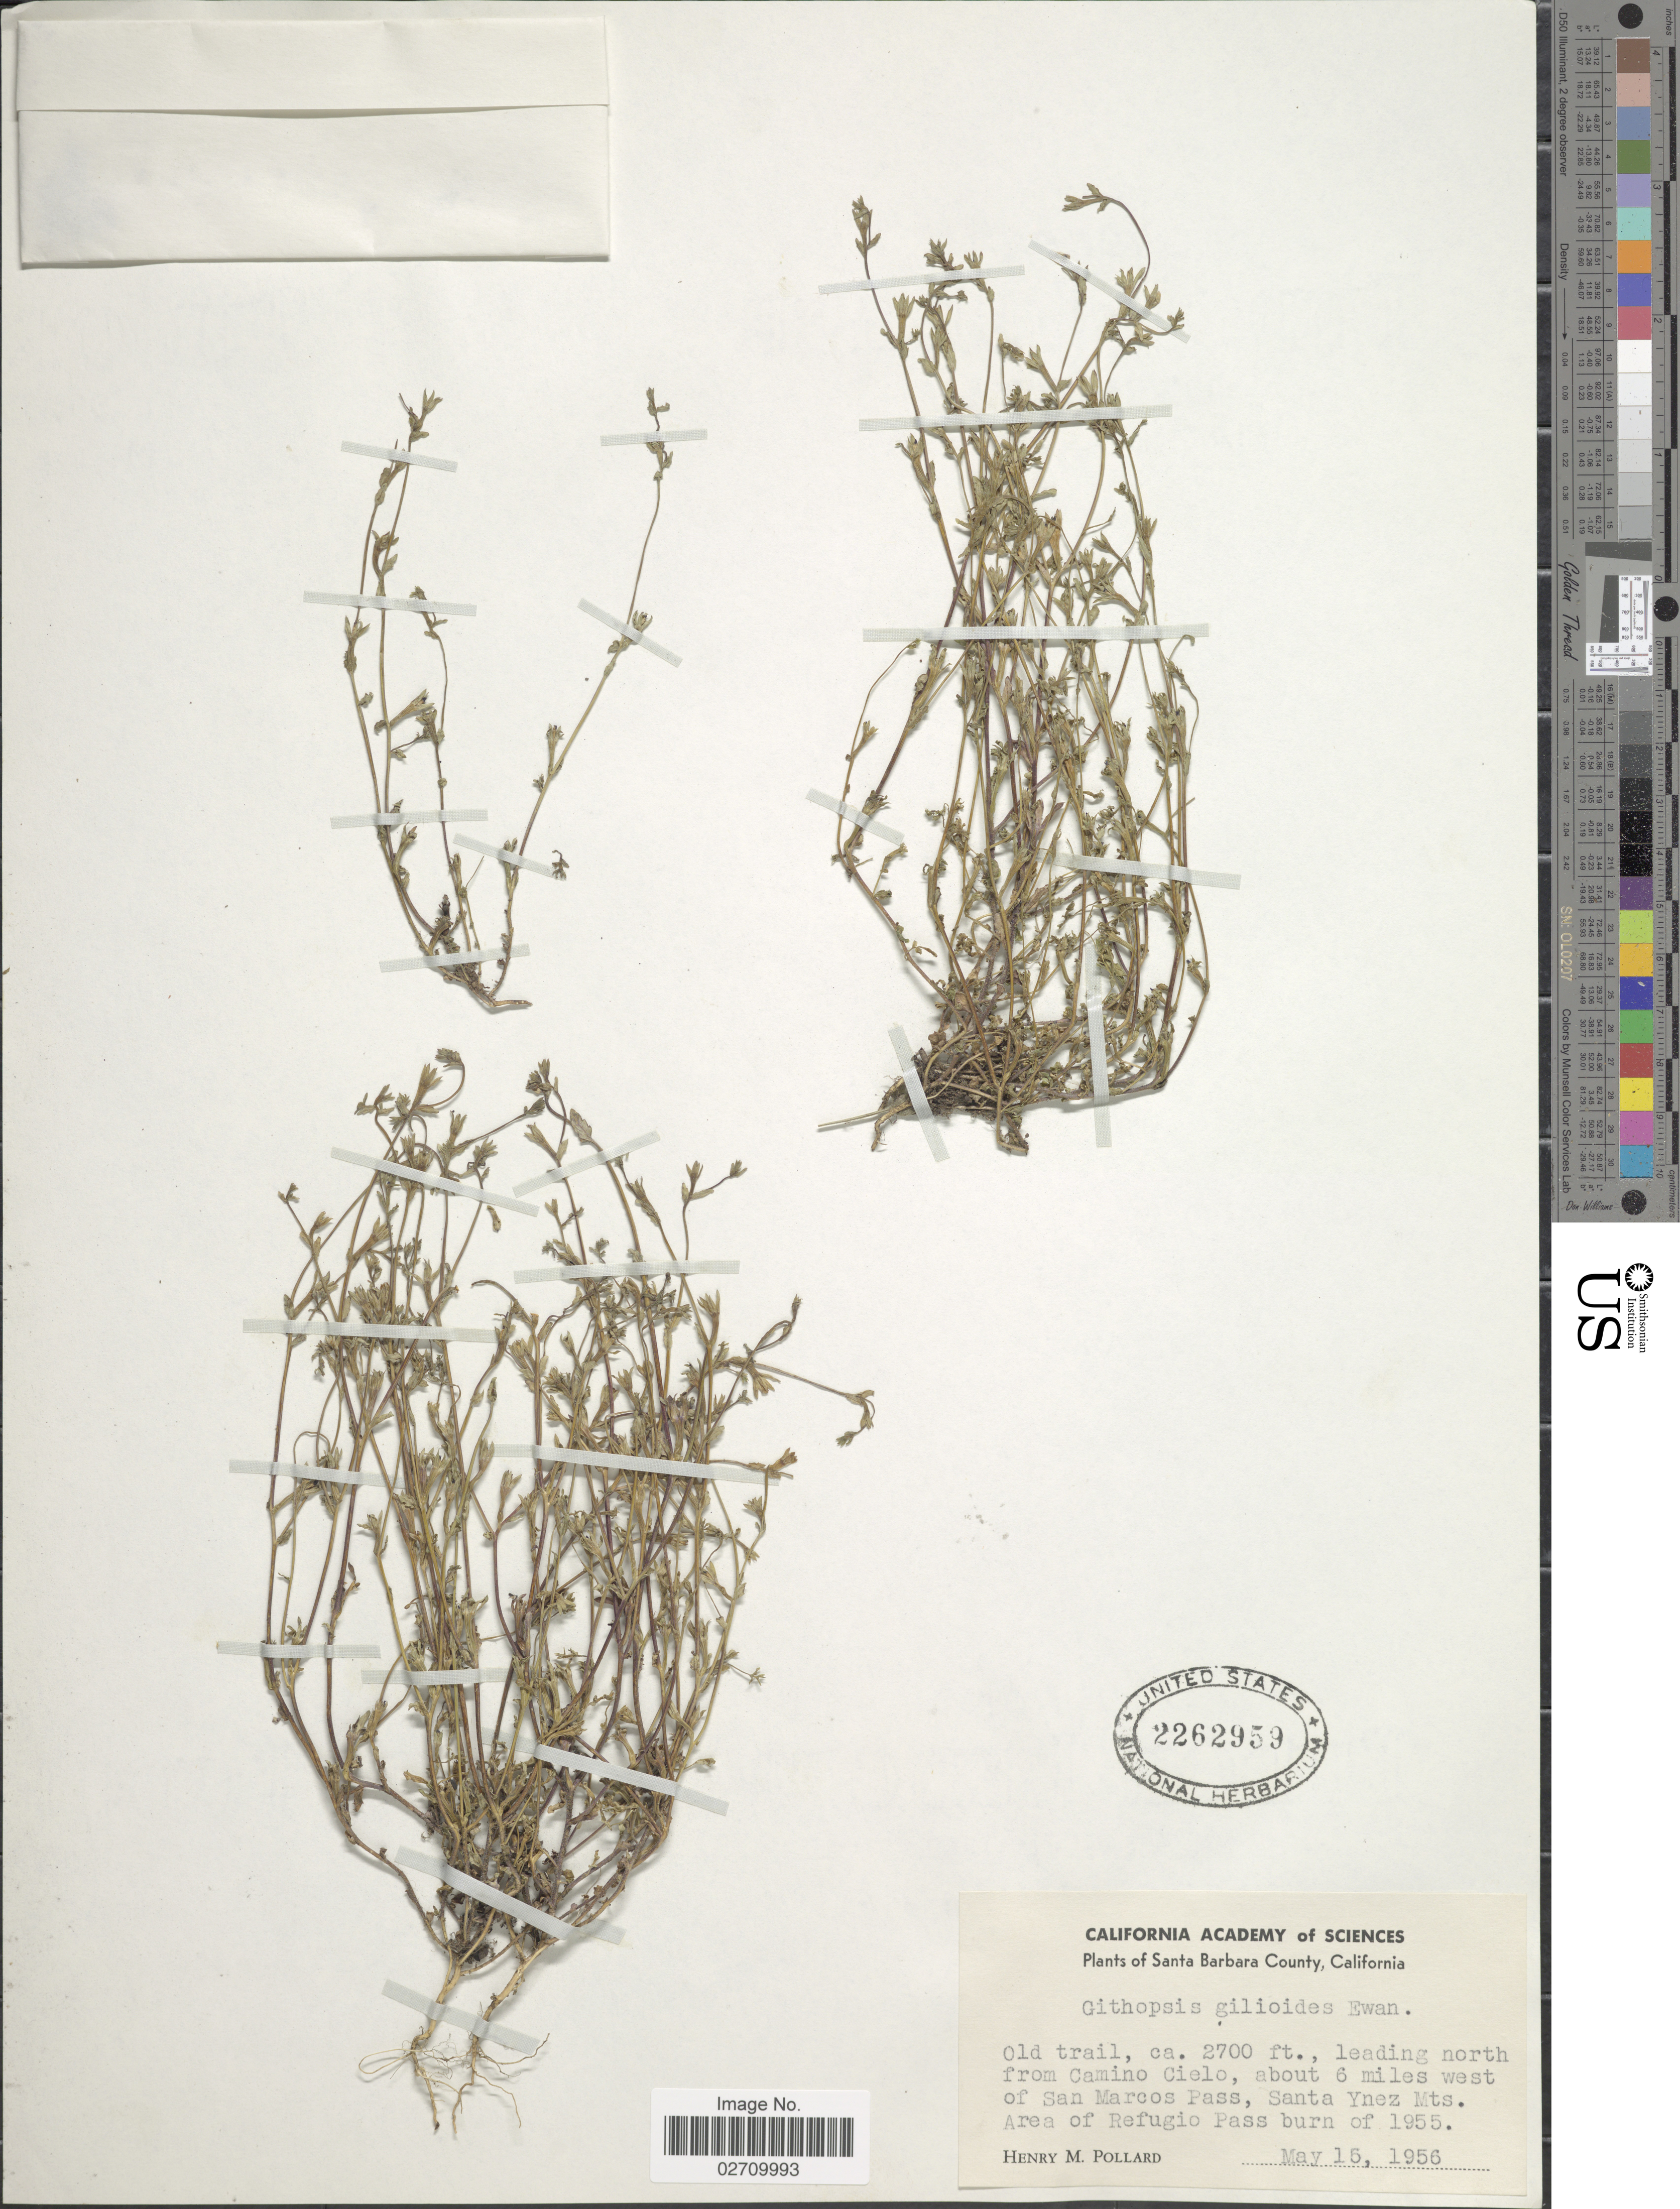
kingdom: Plantae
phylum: Tracheophyta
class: Magnoliopsida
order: Asterales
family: Campanulaceae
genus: Githopsis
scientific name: Githopsis gilioides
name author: Ewan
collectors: H. M. Pollard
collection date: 1956-05-15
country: United States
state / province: California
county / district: Santa Barbara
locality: Santa Barbara County. Old trail, leading north from Camino Cielo, aboutb 6 miles west of San Marcos Pass, Santa Ynez Mts. Area of Refugio Pass burn of 1955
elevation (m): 823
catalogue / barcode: US 2262959